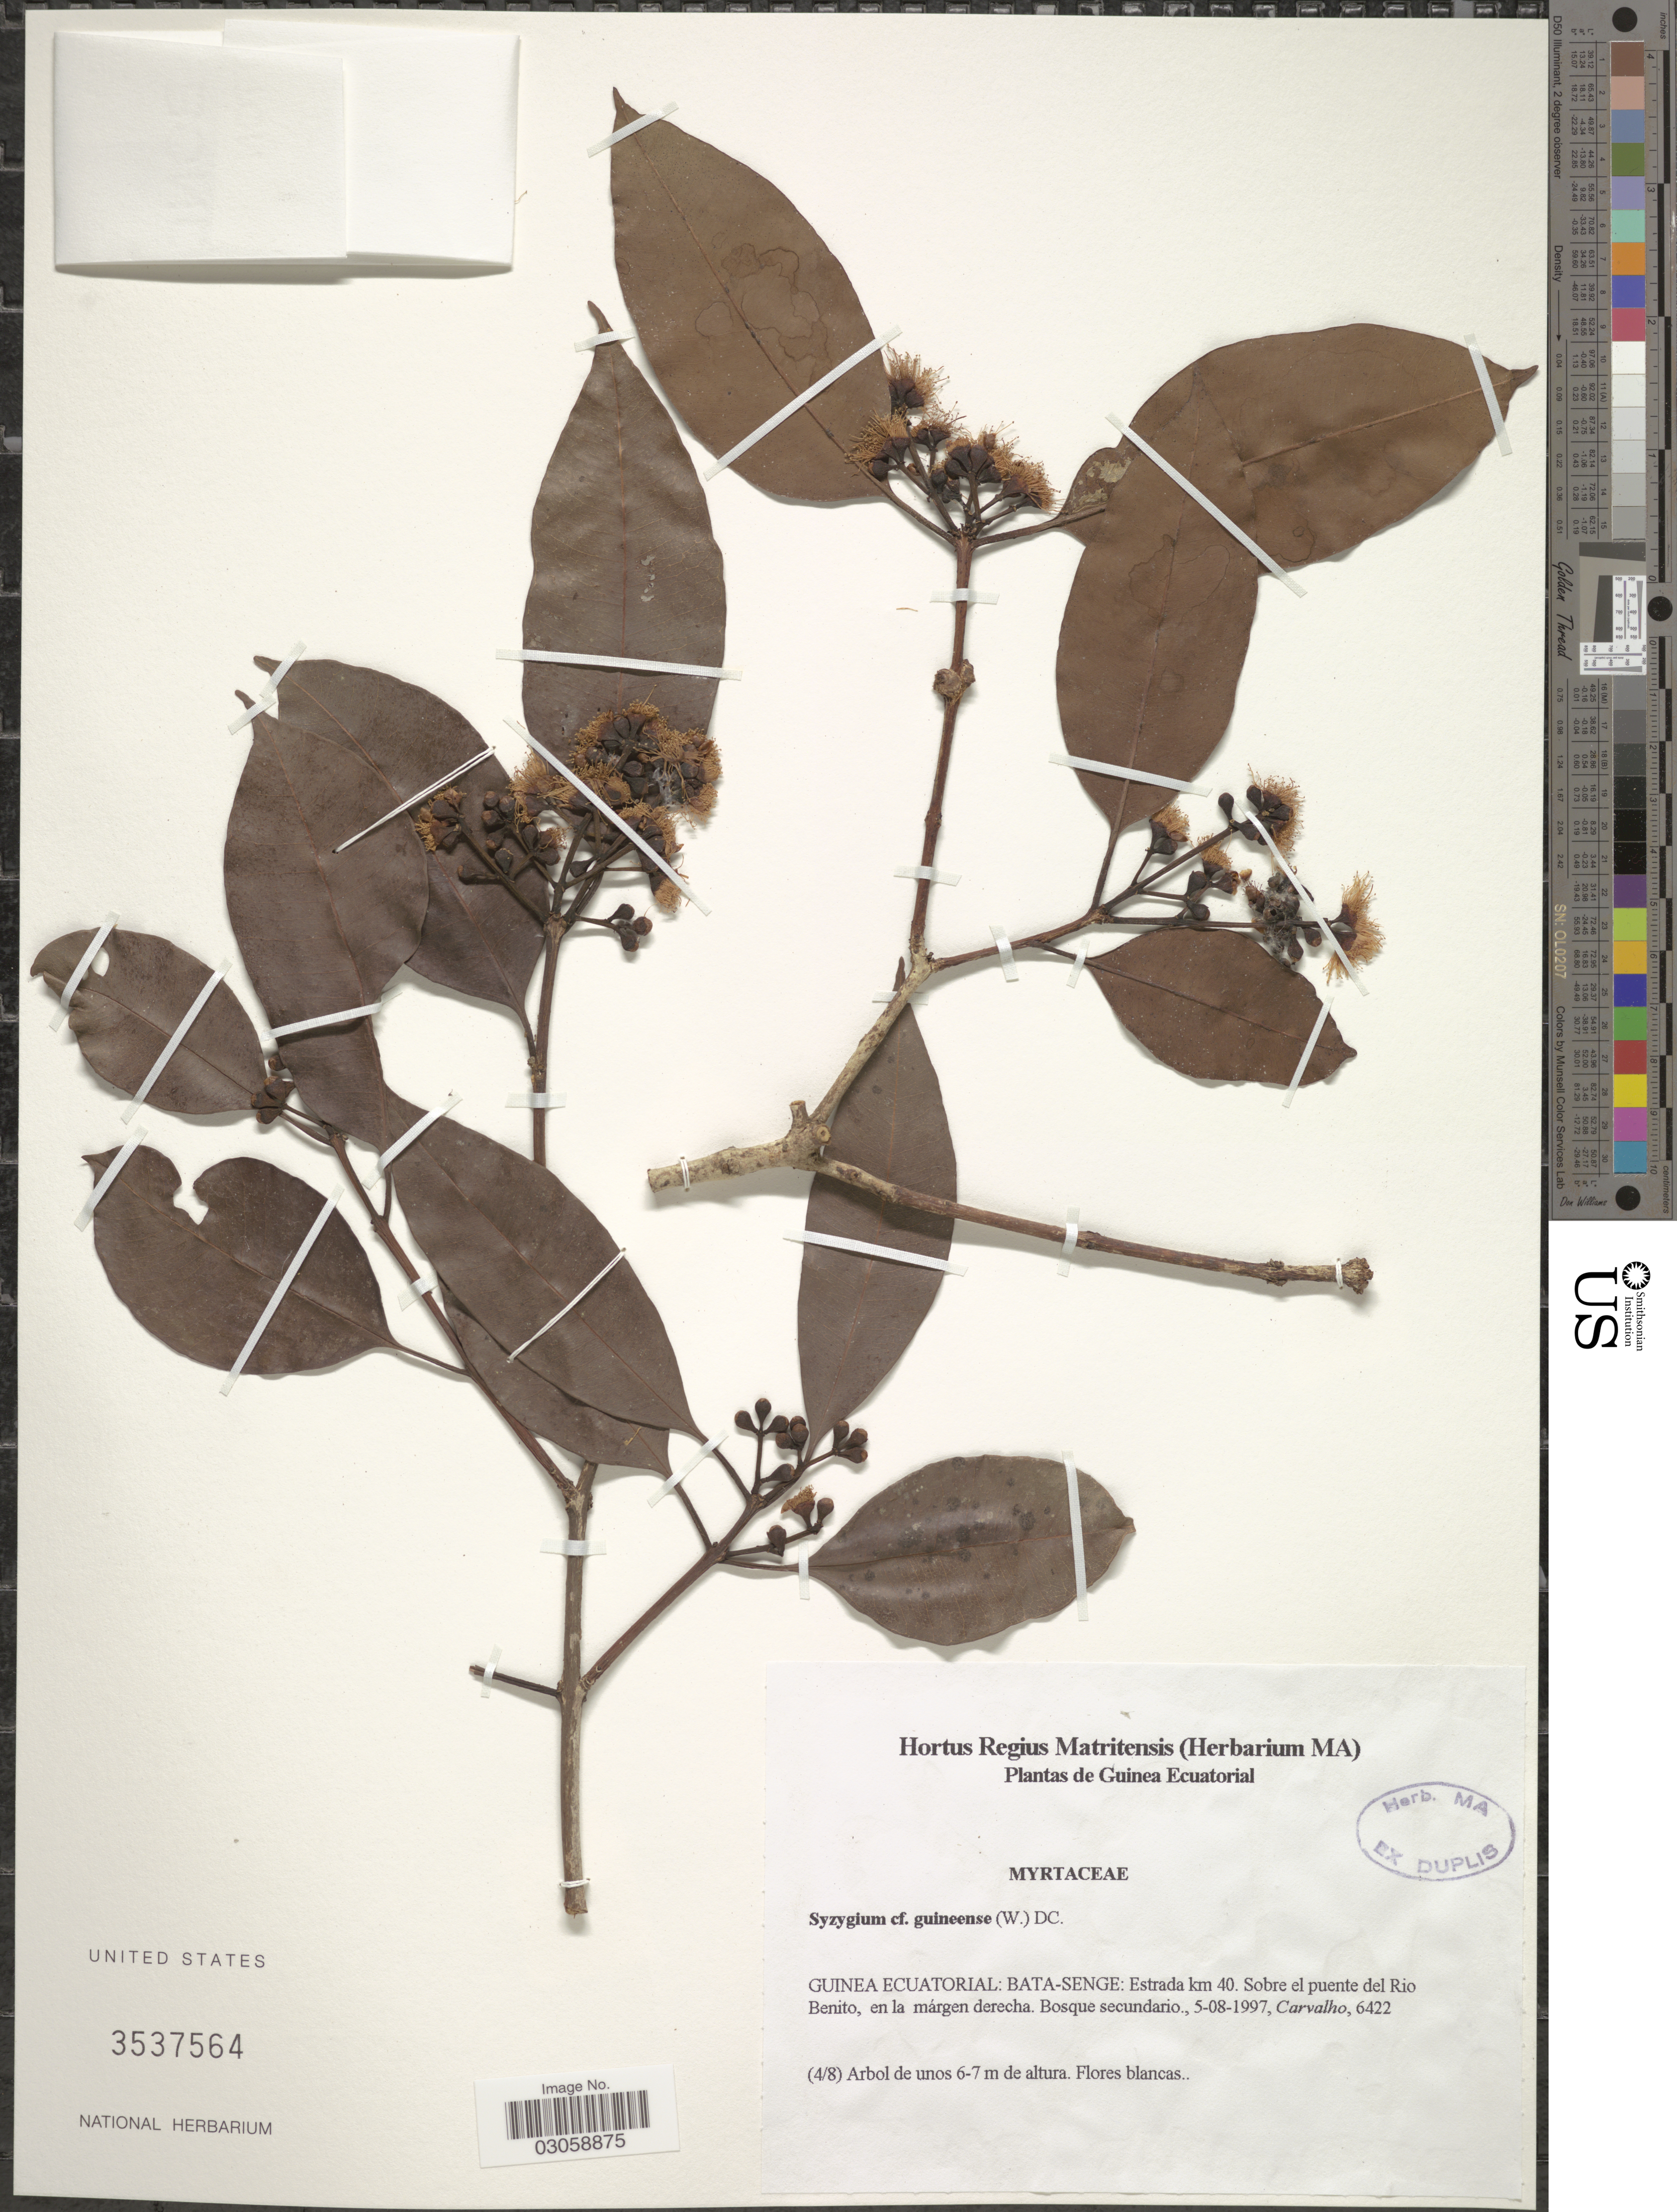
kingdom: Plantae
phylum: Tracheophyta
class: Magnoliopsida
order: Myrtales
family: Myrtaceae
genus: Syzygium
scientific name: Syzygium guineense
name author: (Willd.) DC.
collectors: Carvalho, --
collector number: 6422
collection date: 1997-08-05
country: Equatorial Guinea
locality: Guinea Ecuatorial: Bata-Senge: Estrada km 40, Sobre el puente del Rio Benito, en la márgen derecha.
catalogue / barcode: US 3537564